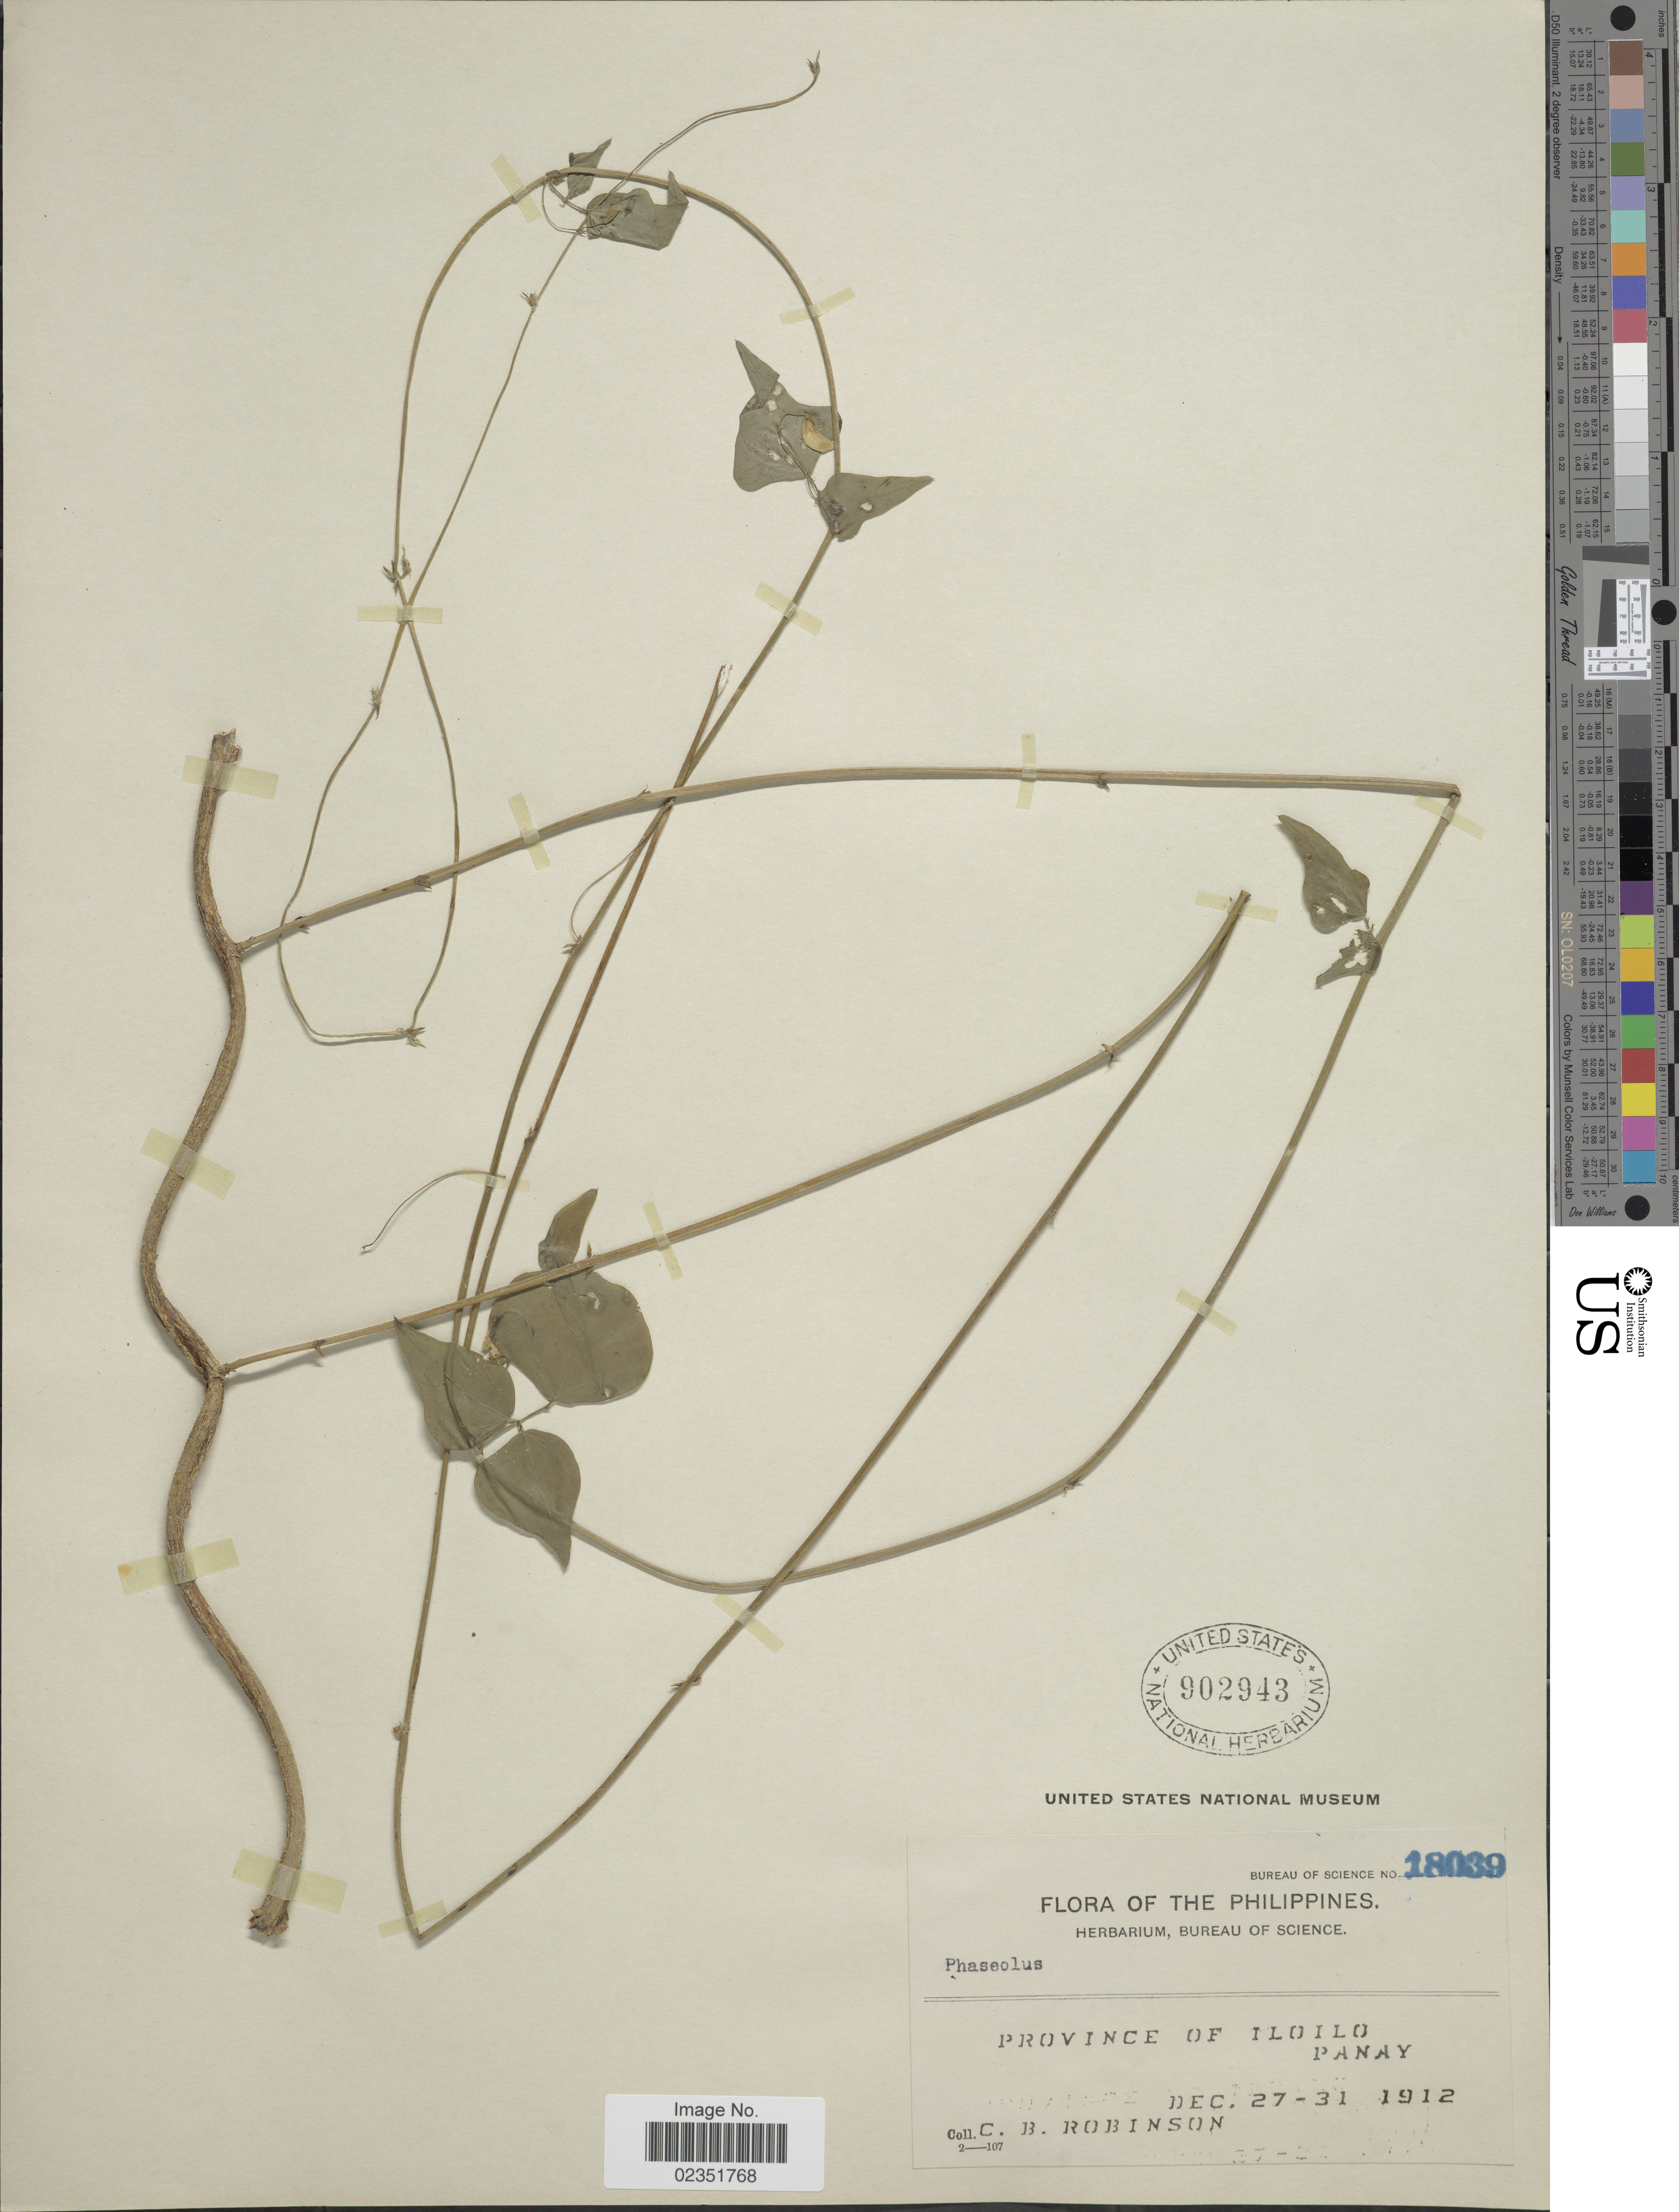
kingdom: Plantae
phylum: Tracheophyta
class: Magnoliopsida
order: Fabales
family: Fabaceae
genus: Phaseolus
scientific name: Phaseolus sp.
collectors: C. Robinson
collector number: Bureau of Science 18039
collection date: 1912-12-27/1912-12-31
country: Philippines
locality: Province of Iloilo, Panay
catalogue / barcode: US 902943